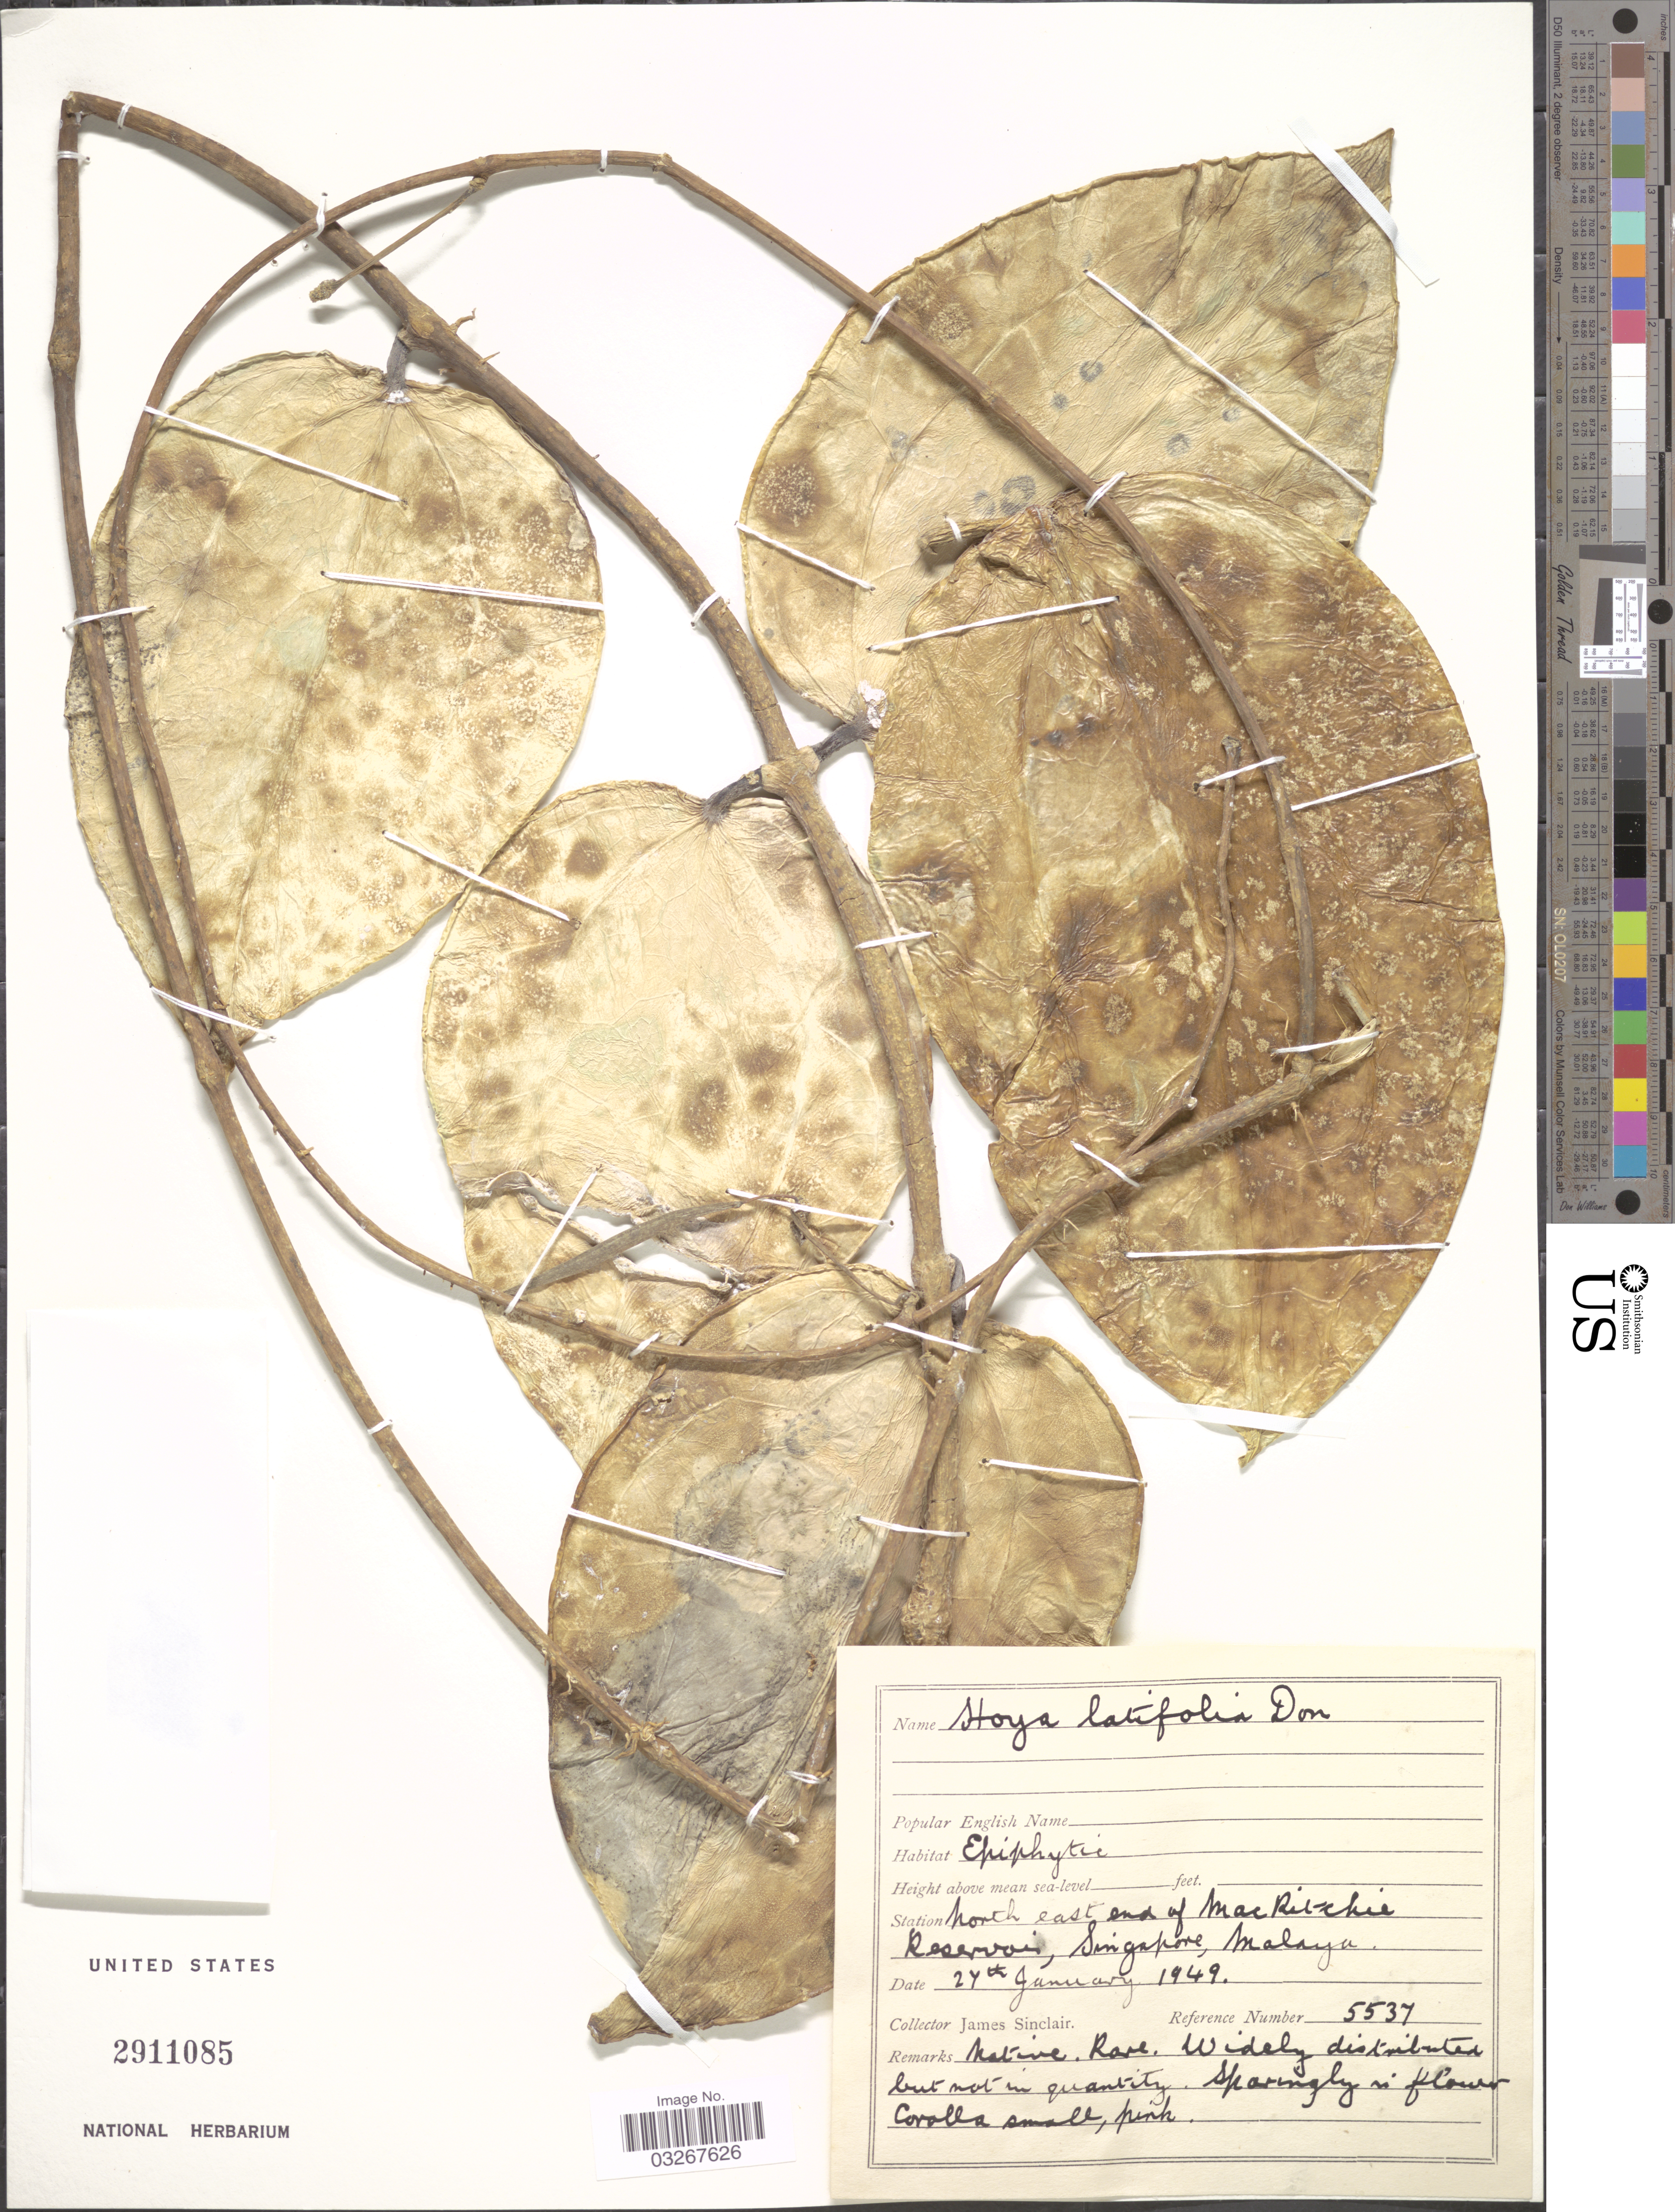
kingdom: Plantae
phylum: Tracheophyta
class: Magnoliopsida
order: Gentianales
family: Apocynaceae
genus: Hoya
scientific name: Hoya latifolia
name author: G. Don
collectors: J. Sinclair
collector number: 5537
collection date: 1949-01-24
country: Singapore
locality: Station North east of Mac Ritchie Reservoir, Malaya.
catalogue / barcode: US 2911085